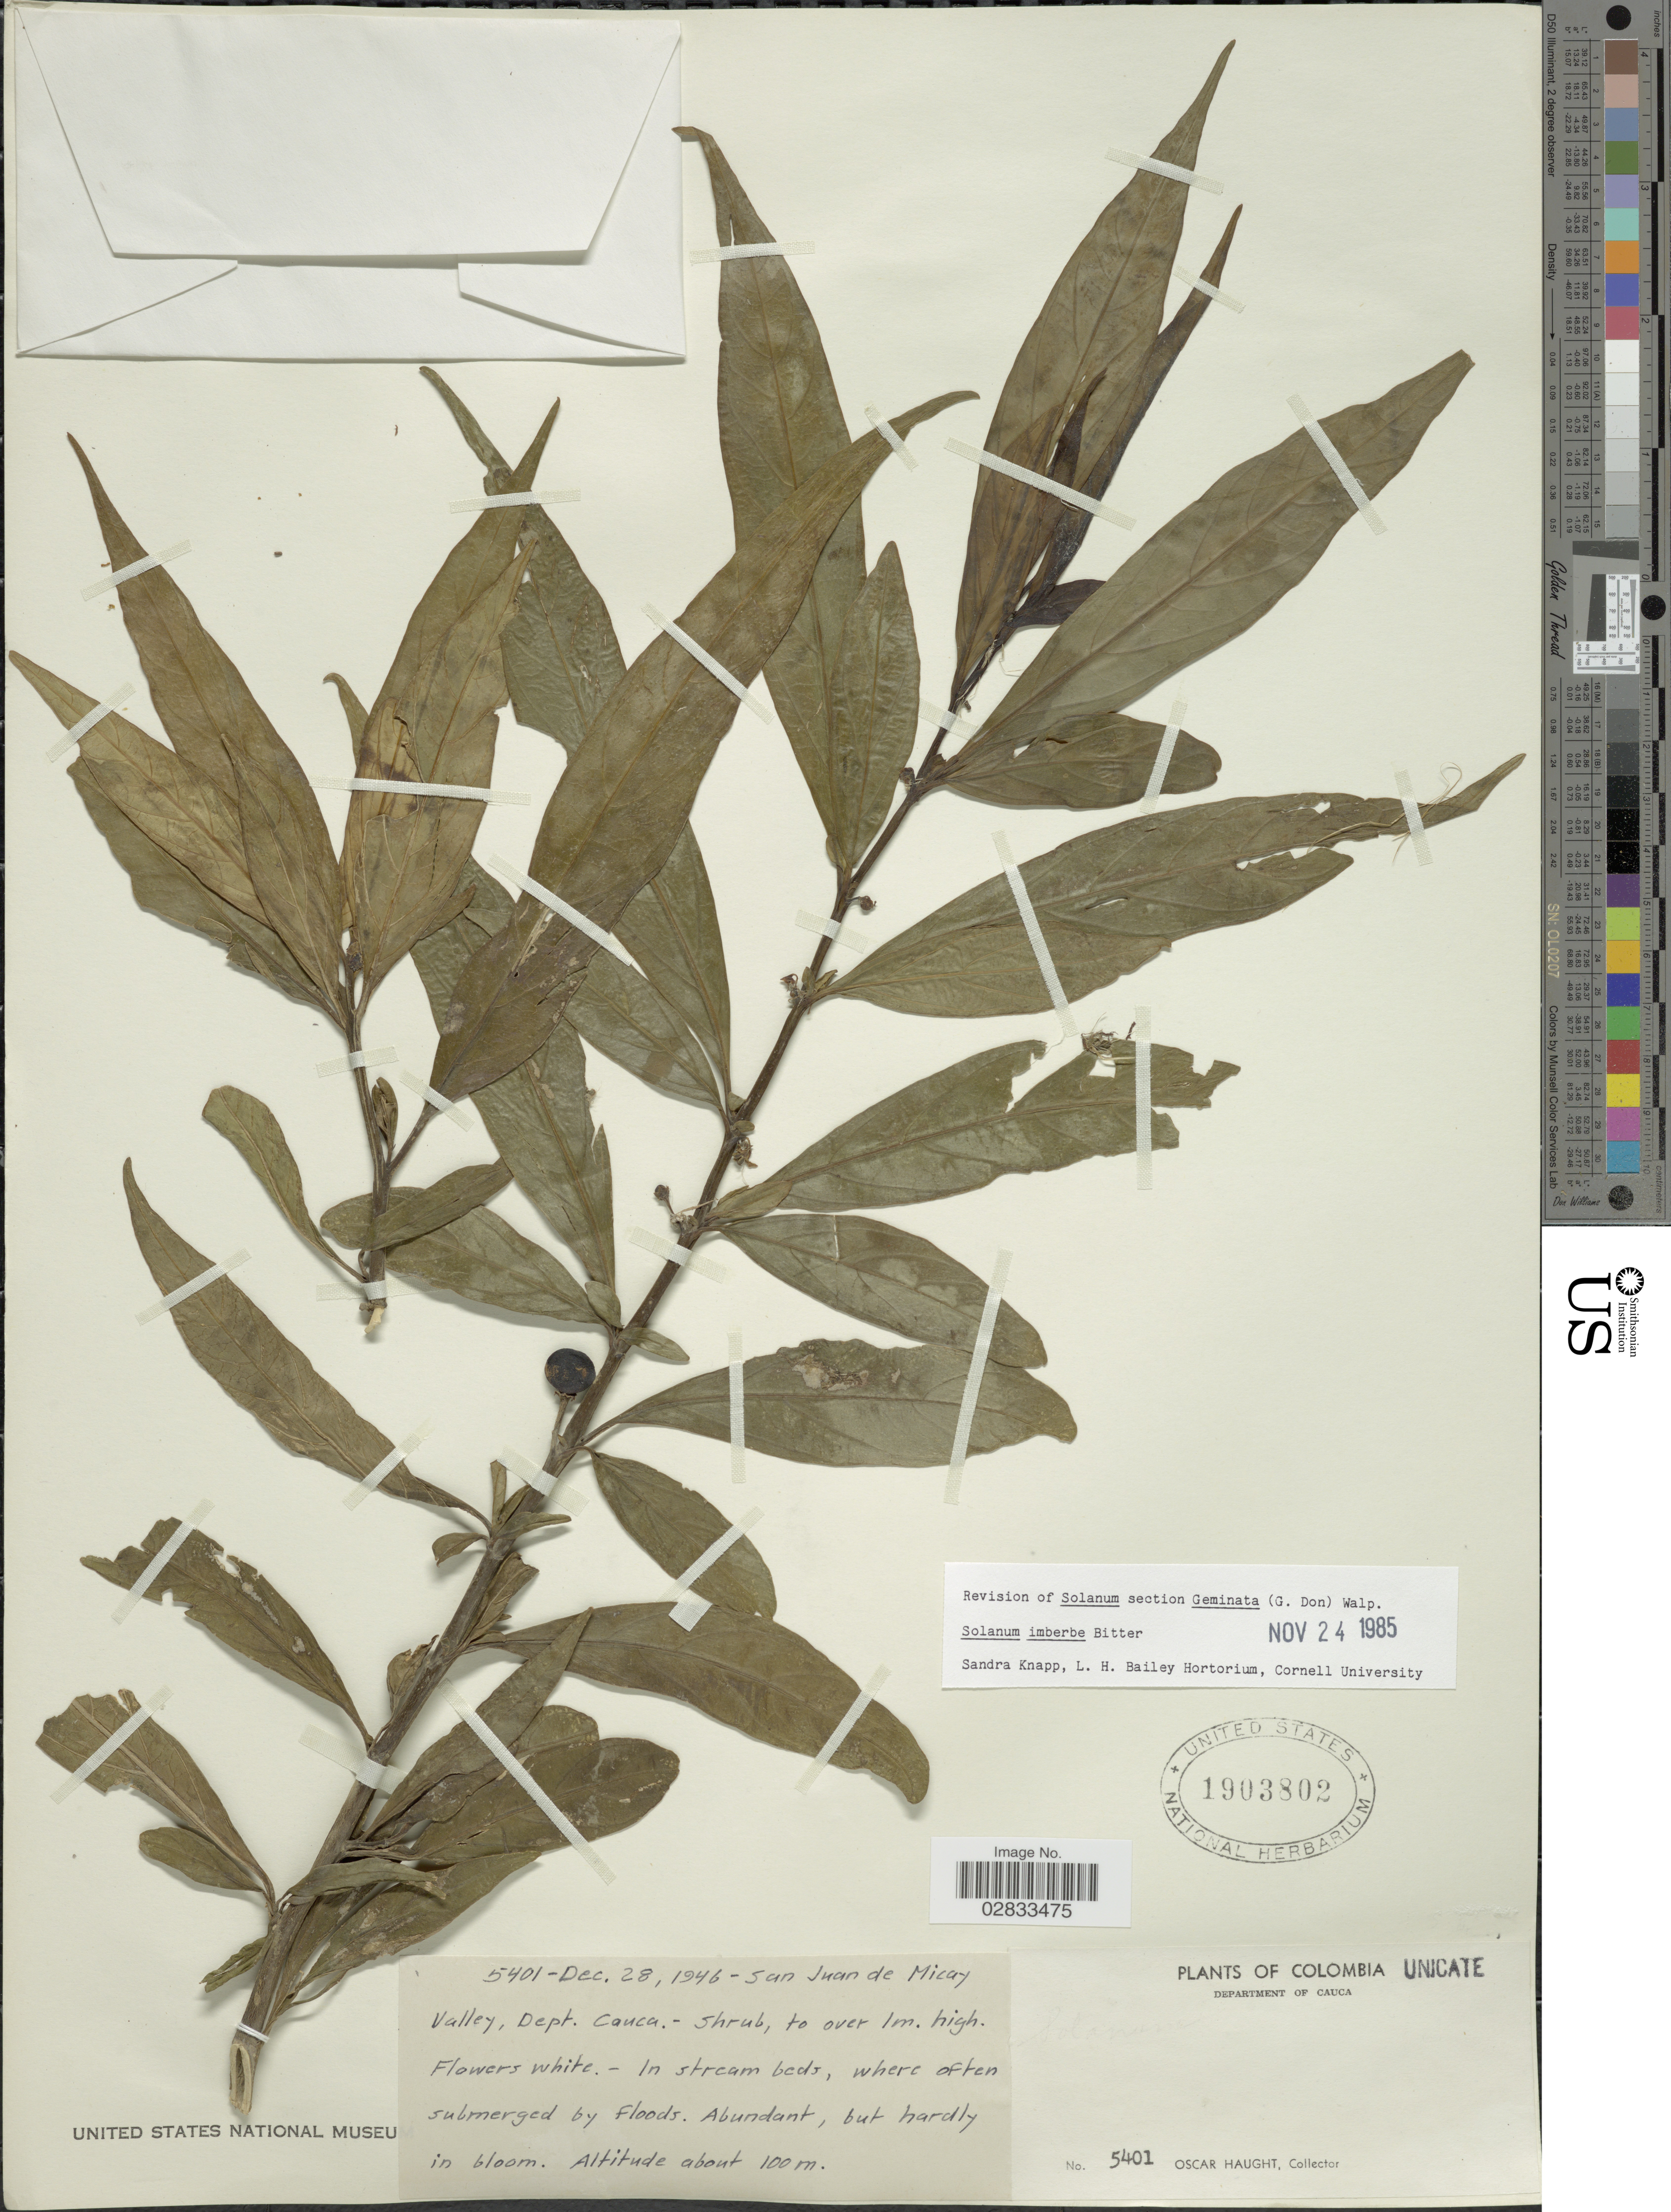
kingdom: Plantae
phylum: Tracheophyta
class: Magnoliopsida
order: Solanales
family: Solanaceae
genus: Solanum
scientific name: Solanum imberbe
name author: Bitter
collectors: O. L. Haught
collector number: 5401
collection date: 1946-12-28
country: Colombia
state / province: Cauca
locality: San Juan de Micay Valley, Department of Cauca.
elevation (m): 100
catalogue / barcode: US 1903802